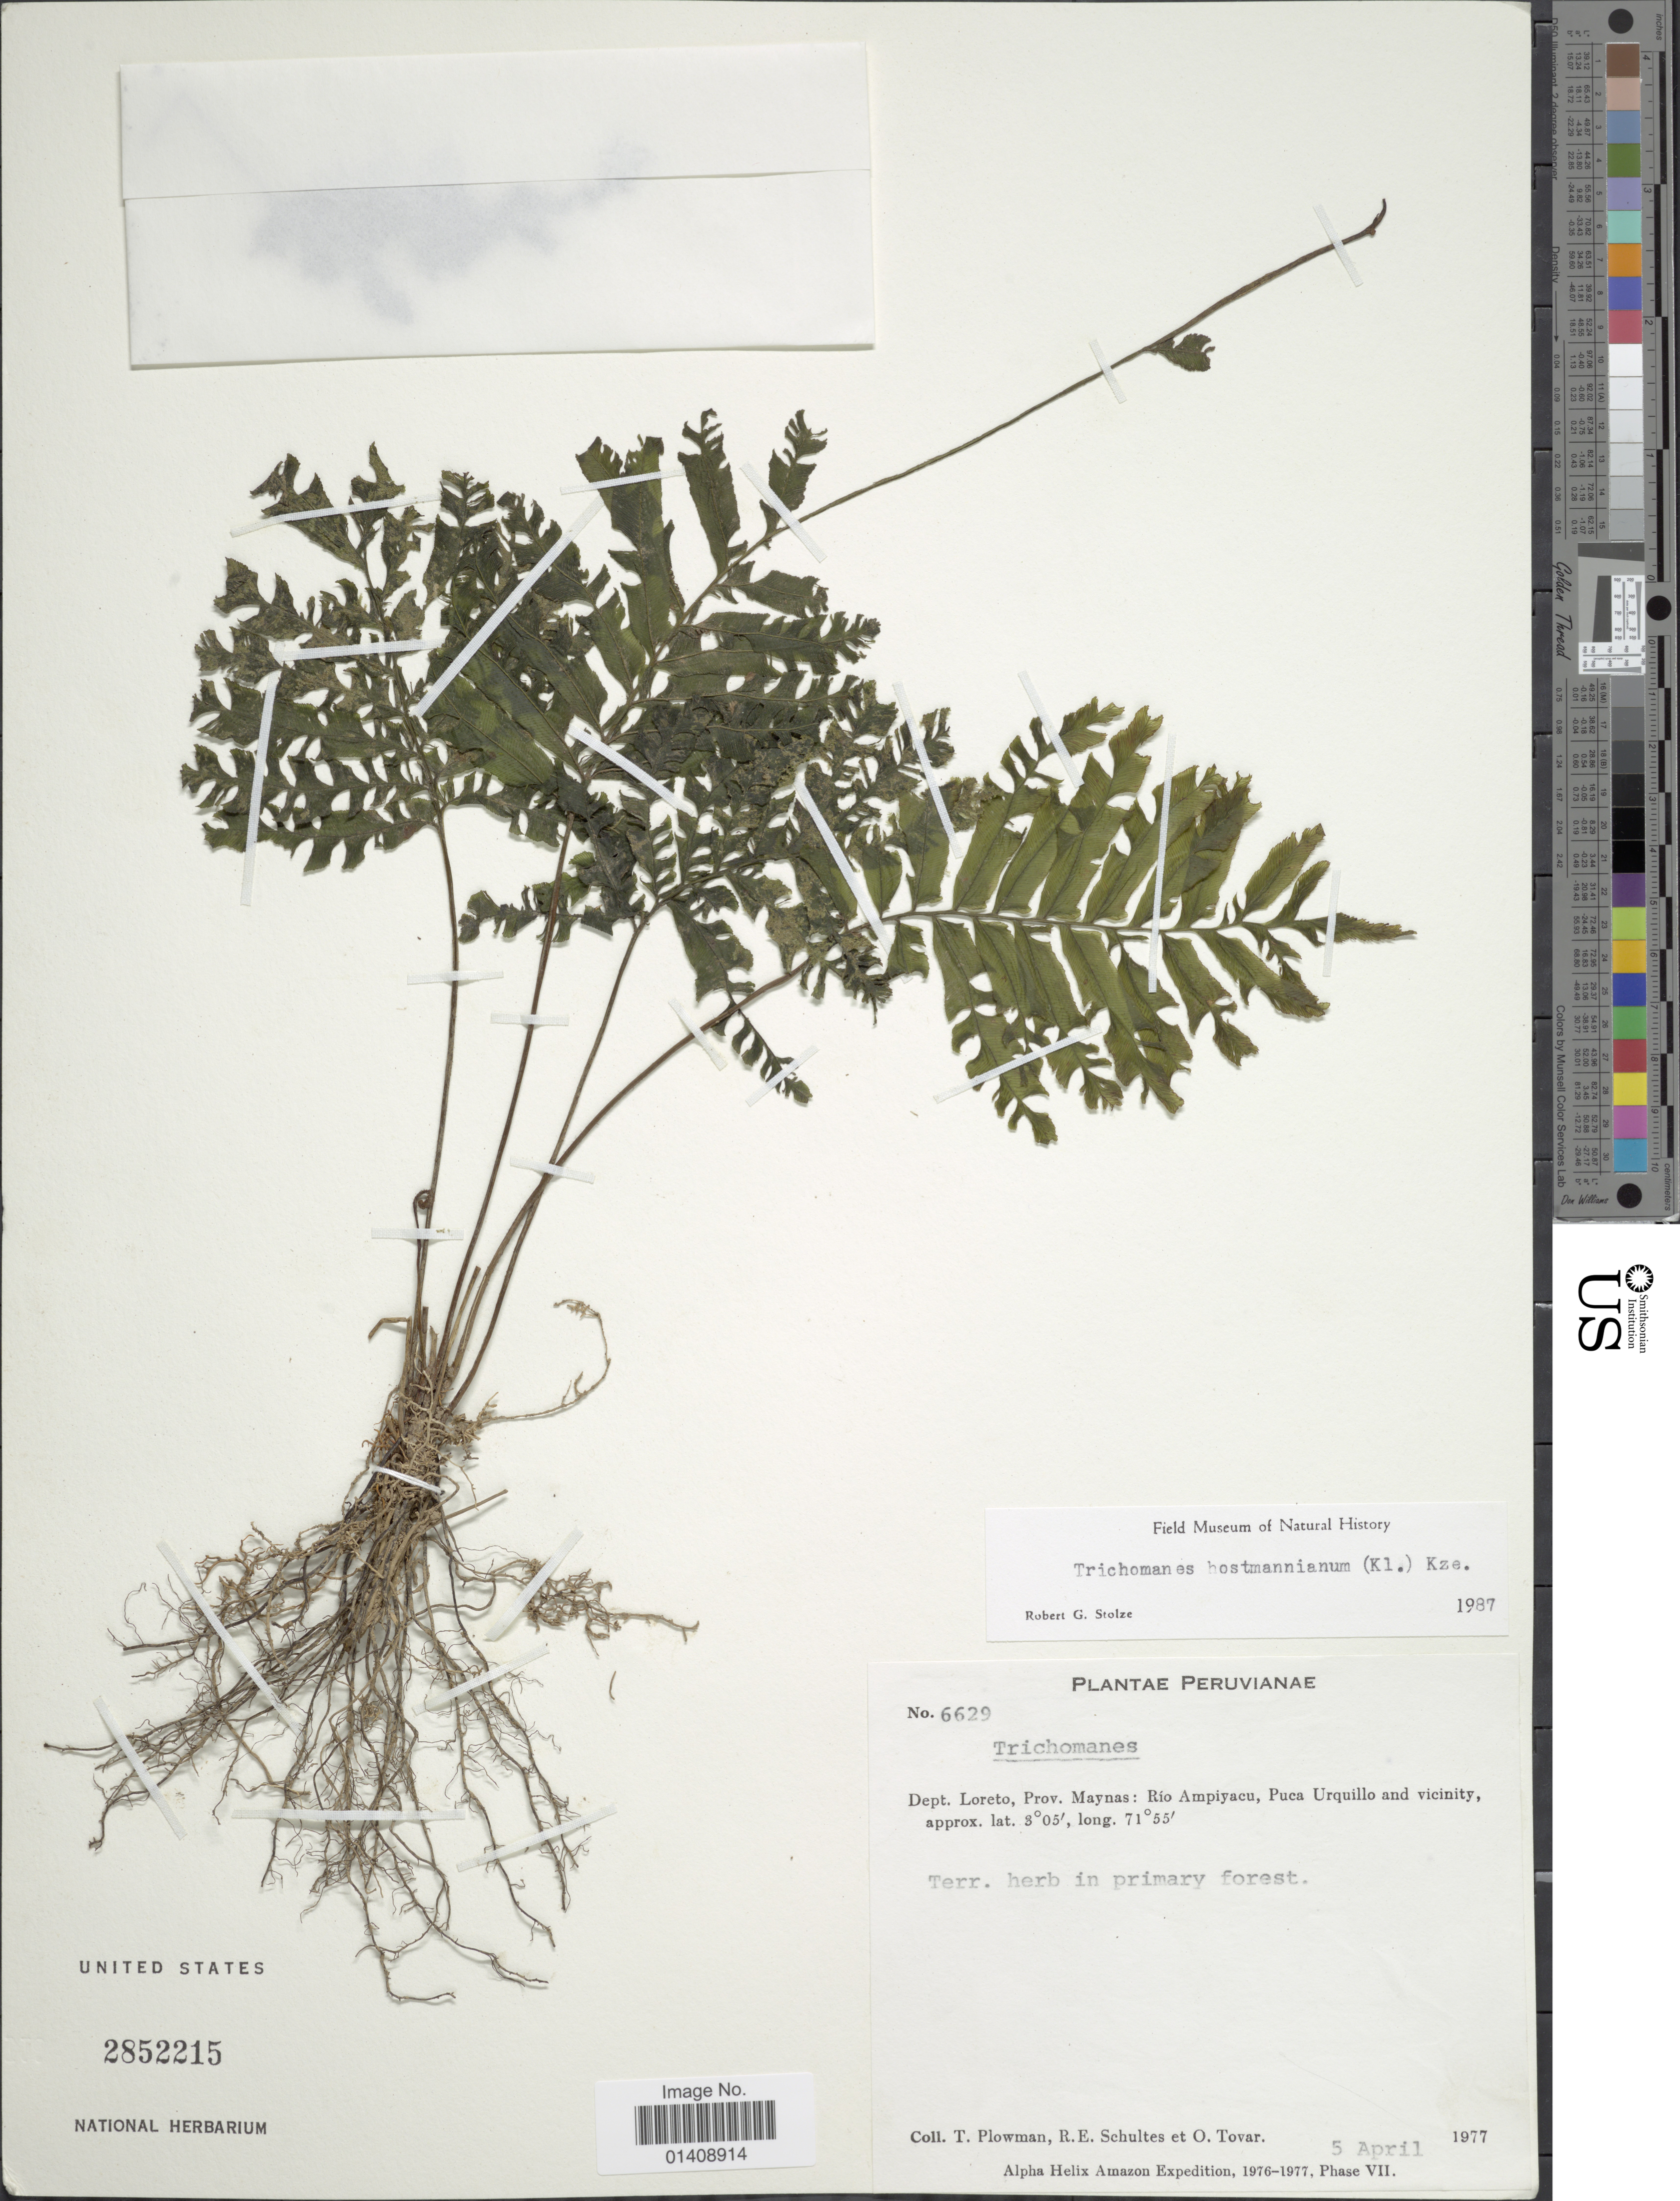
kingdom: Plantae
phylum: Tracheophyta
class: Polypodiopsida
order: Hymenophyllales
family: Hymenophyllaceae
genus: Trichomanes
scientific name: Trichomanes hostmannianum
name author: (Klotzsch) Kunze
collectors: T. Plowman, R. E. Schultes & O. Tovar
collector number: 6629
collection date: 1977-04-05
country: Peru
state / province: Loreto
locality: Prov. Maynas: Rio Ampiyacu, Puco Urquillo and vicinity.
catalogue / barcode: US 2852215